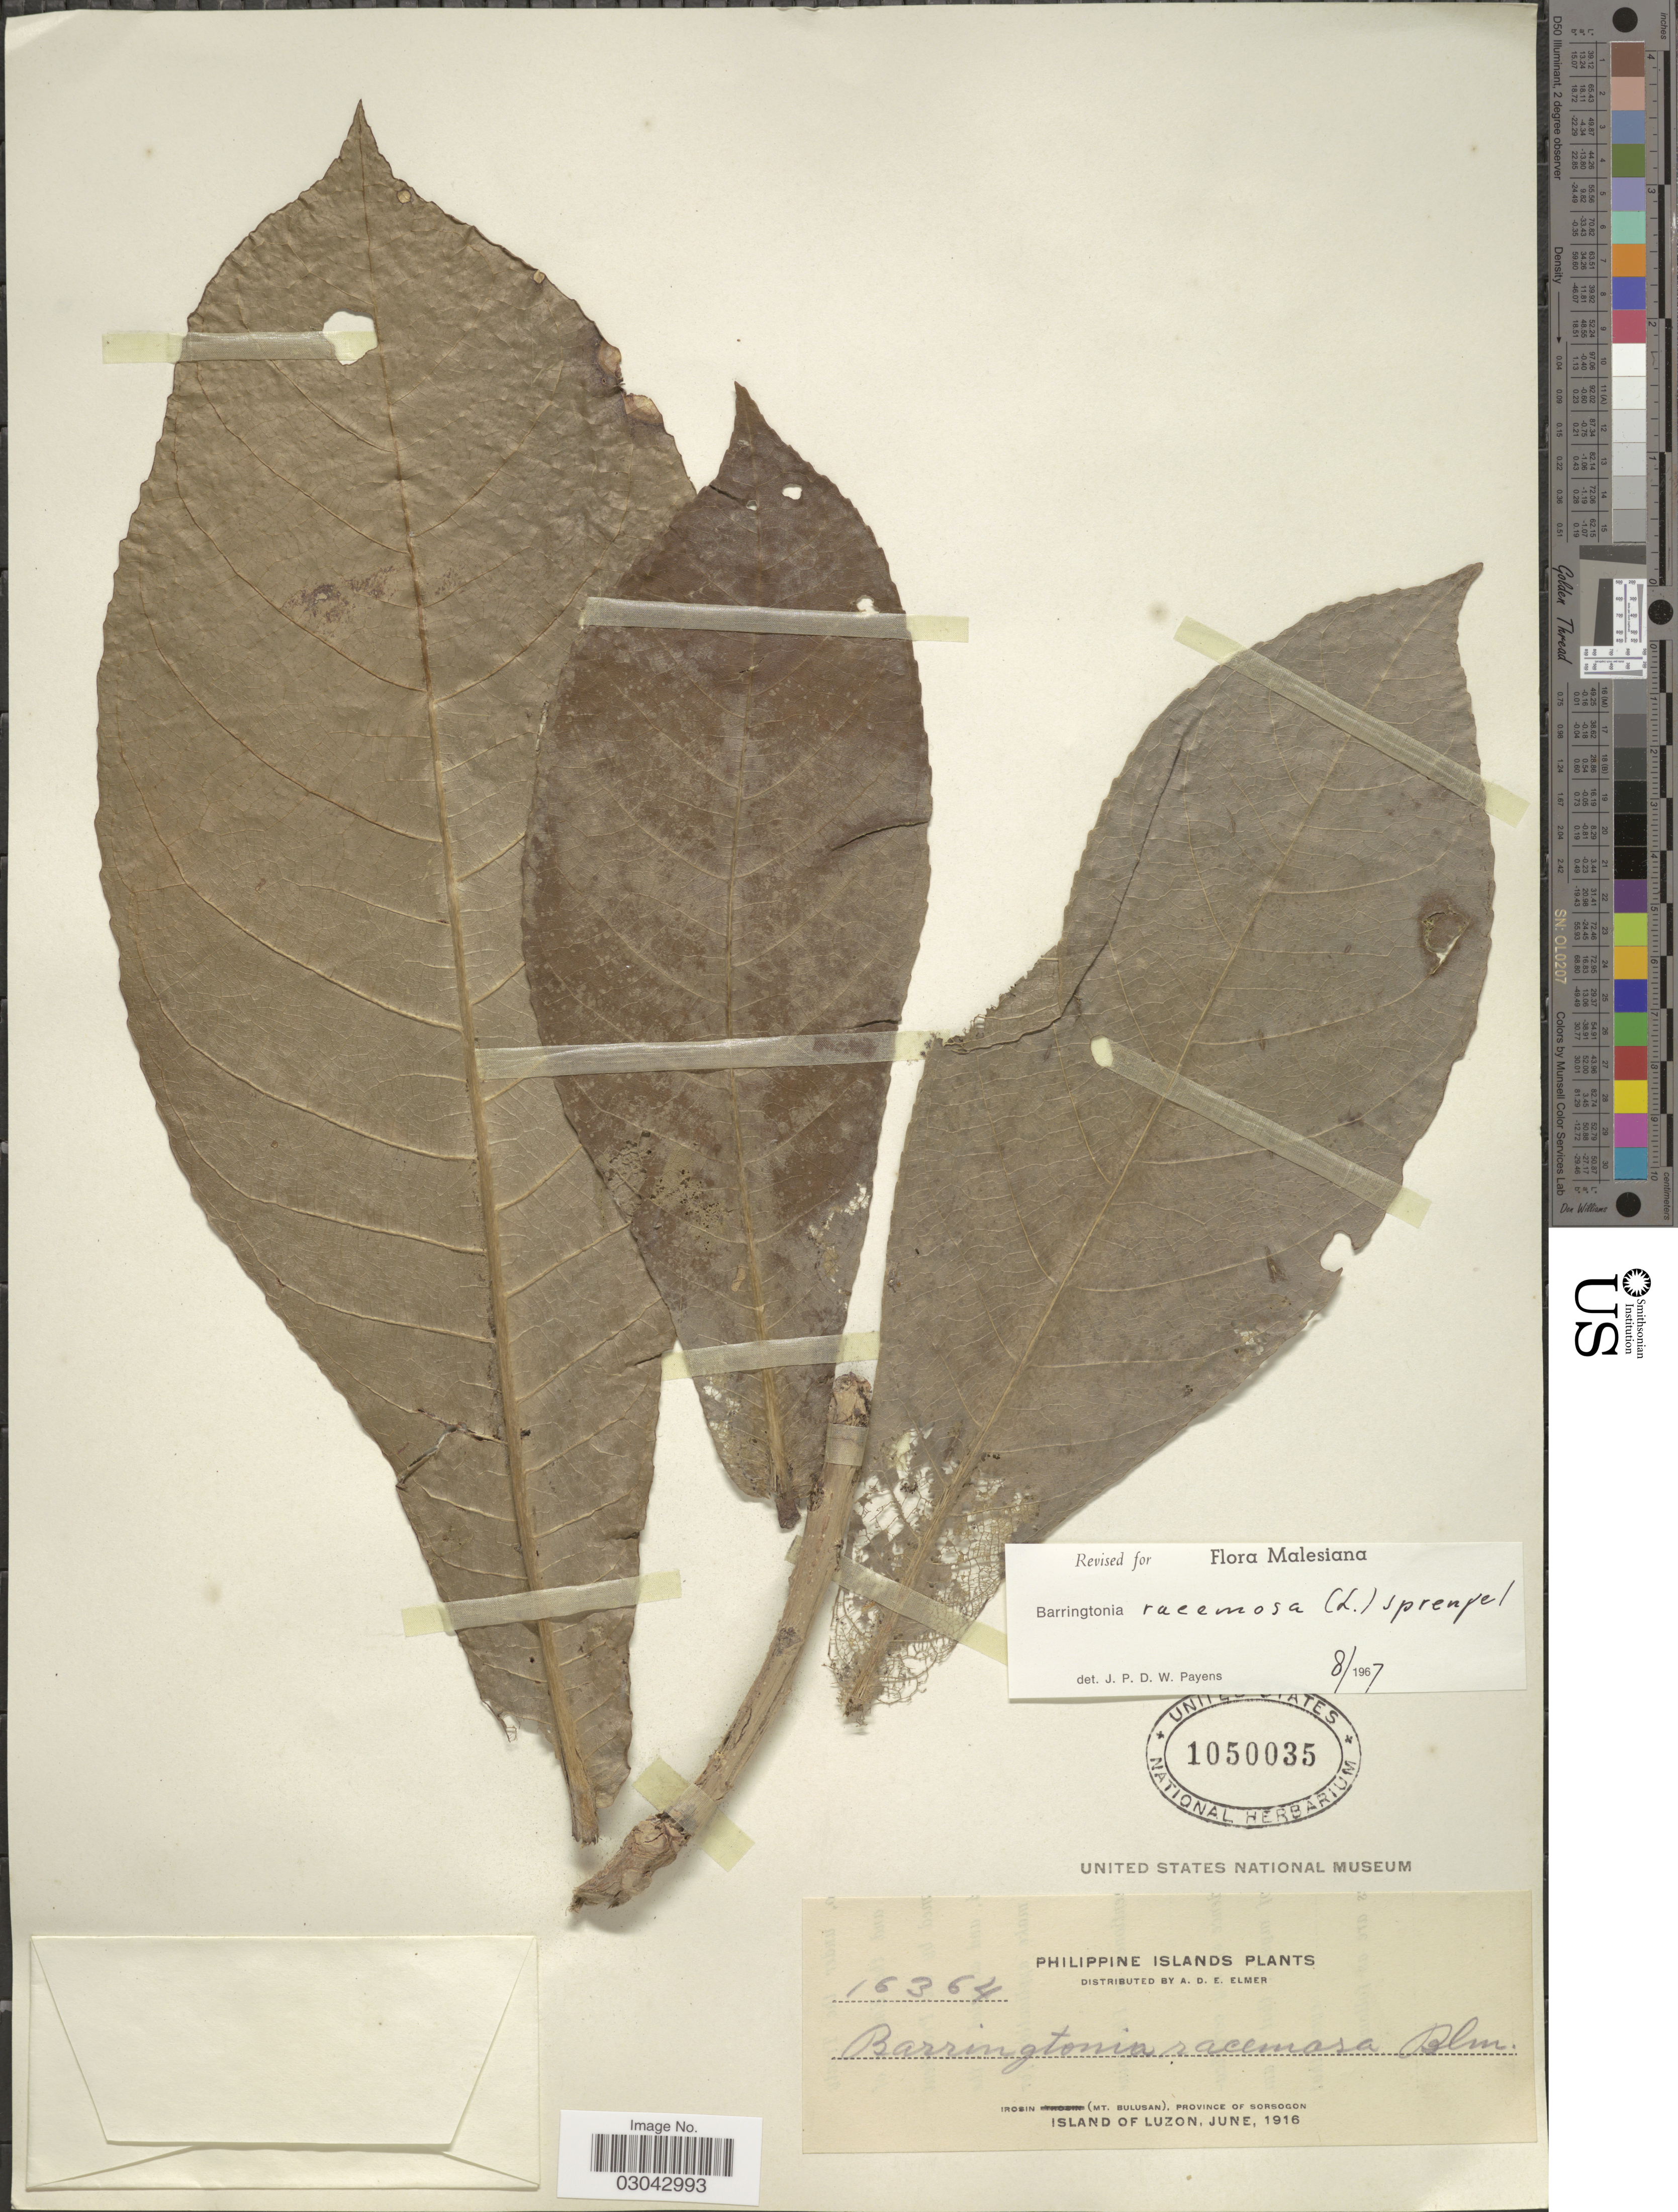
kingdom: Plantae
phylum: Tracheophyta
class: Magnoliopsida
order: Ericales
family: Lecythidaceae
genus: Barringtonia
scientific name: Barringtonia racemosa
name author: (L.) Spreng.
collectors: A. D. E. Elmer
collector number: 16364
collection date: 1916-06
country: Philippines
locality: Irosin (Mt. Bulusan), Province of Sorsogon, Island of Luzon.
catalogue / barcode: US 1050035